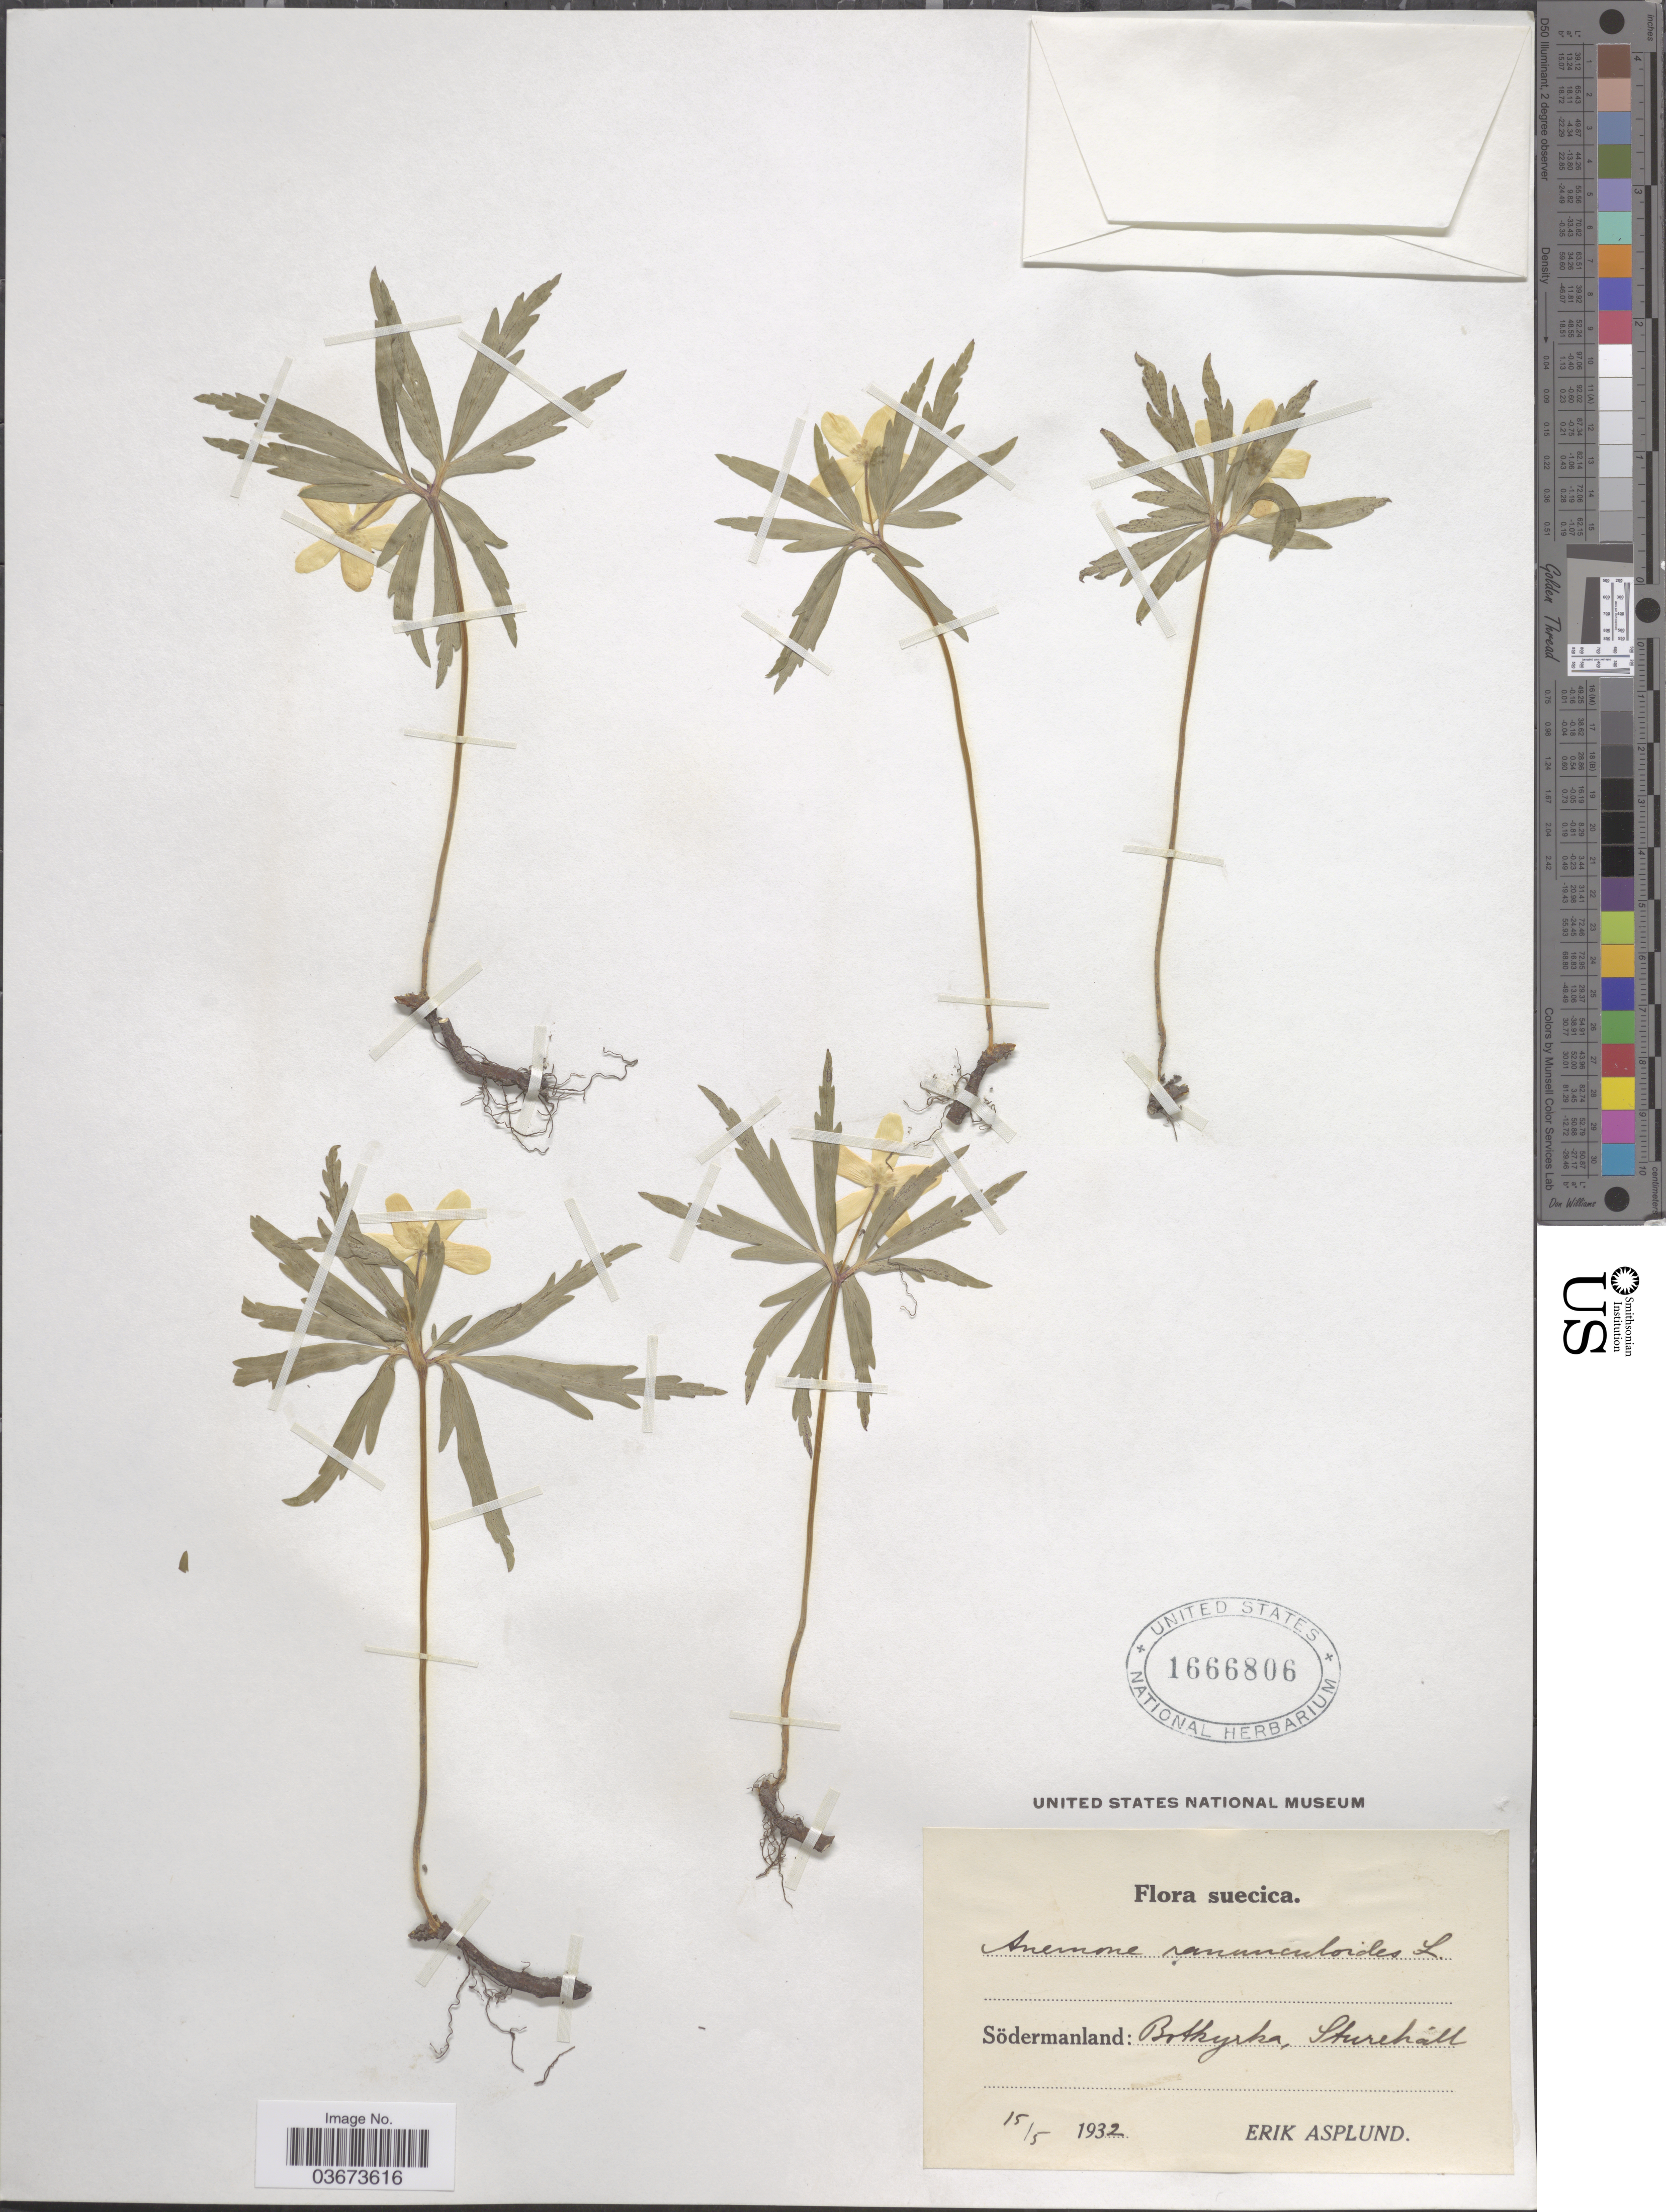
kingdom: Plantae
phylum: Tracheophyta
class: Magnoliopsida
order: Ranunculales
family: Ranunculaceae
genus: Anemone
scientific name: Anemone ranunculoides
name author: L.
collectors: E. Asplund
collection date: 1932-05-15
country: Sweden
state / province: Sodermanland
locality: Suecica. Södermanland: Botkyrka, Sturehall.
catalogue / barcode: US 1666806